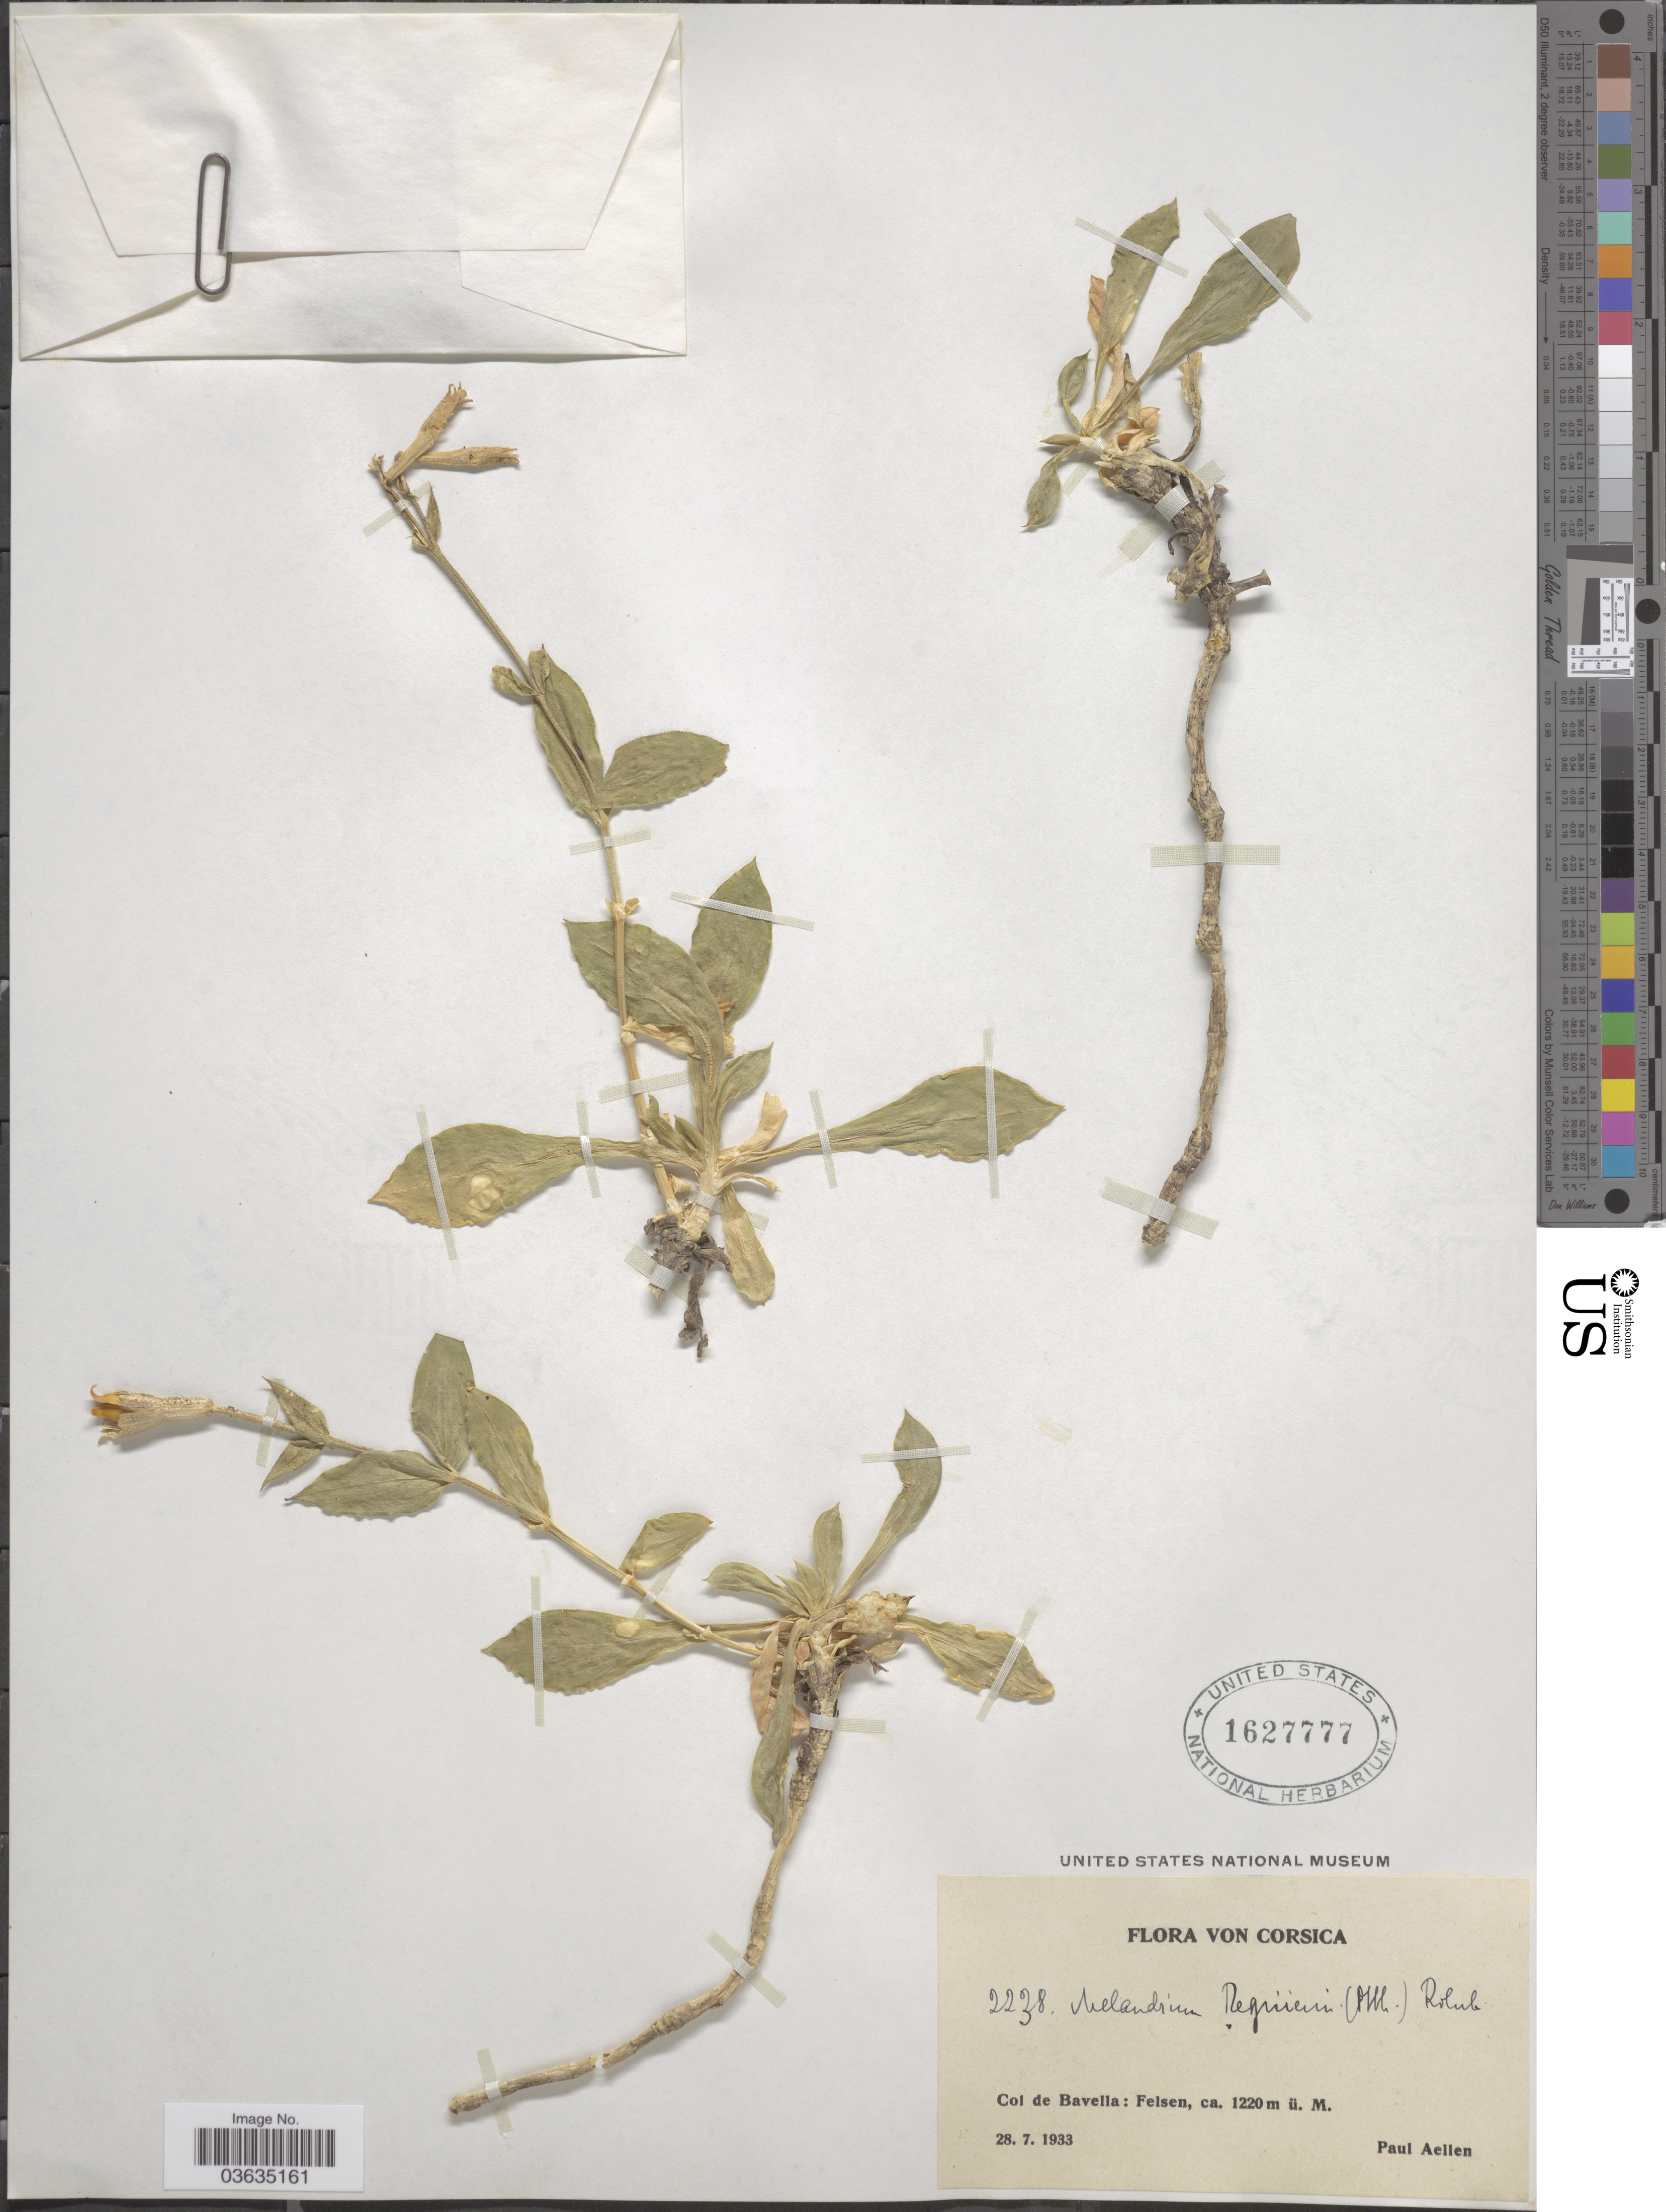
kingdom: Plantae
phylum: Tracheophyta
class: Magnoliopsida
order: Caryophyllales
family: Caryophyllaceae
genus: Silene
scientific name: Silene requienii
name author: Otth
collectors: P. Aellen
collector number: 2238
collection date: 1933-07-28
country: France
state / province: Corsica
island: Corse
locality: Col de Bavella: Felsen.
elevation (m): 1220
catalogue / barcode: US 1627777